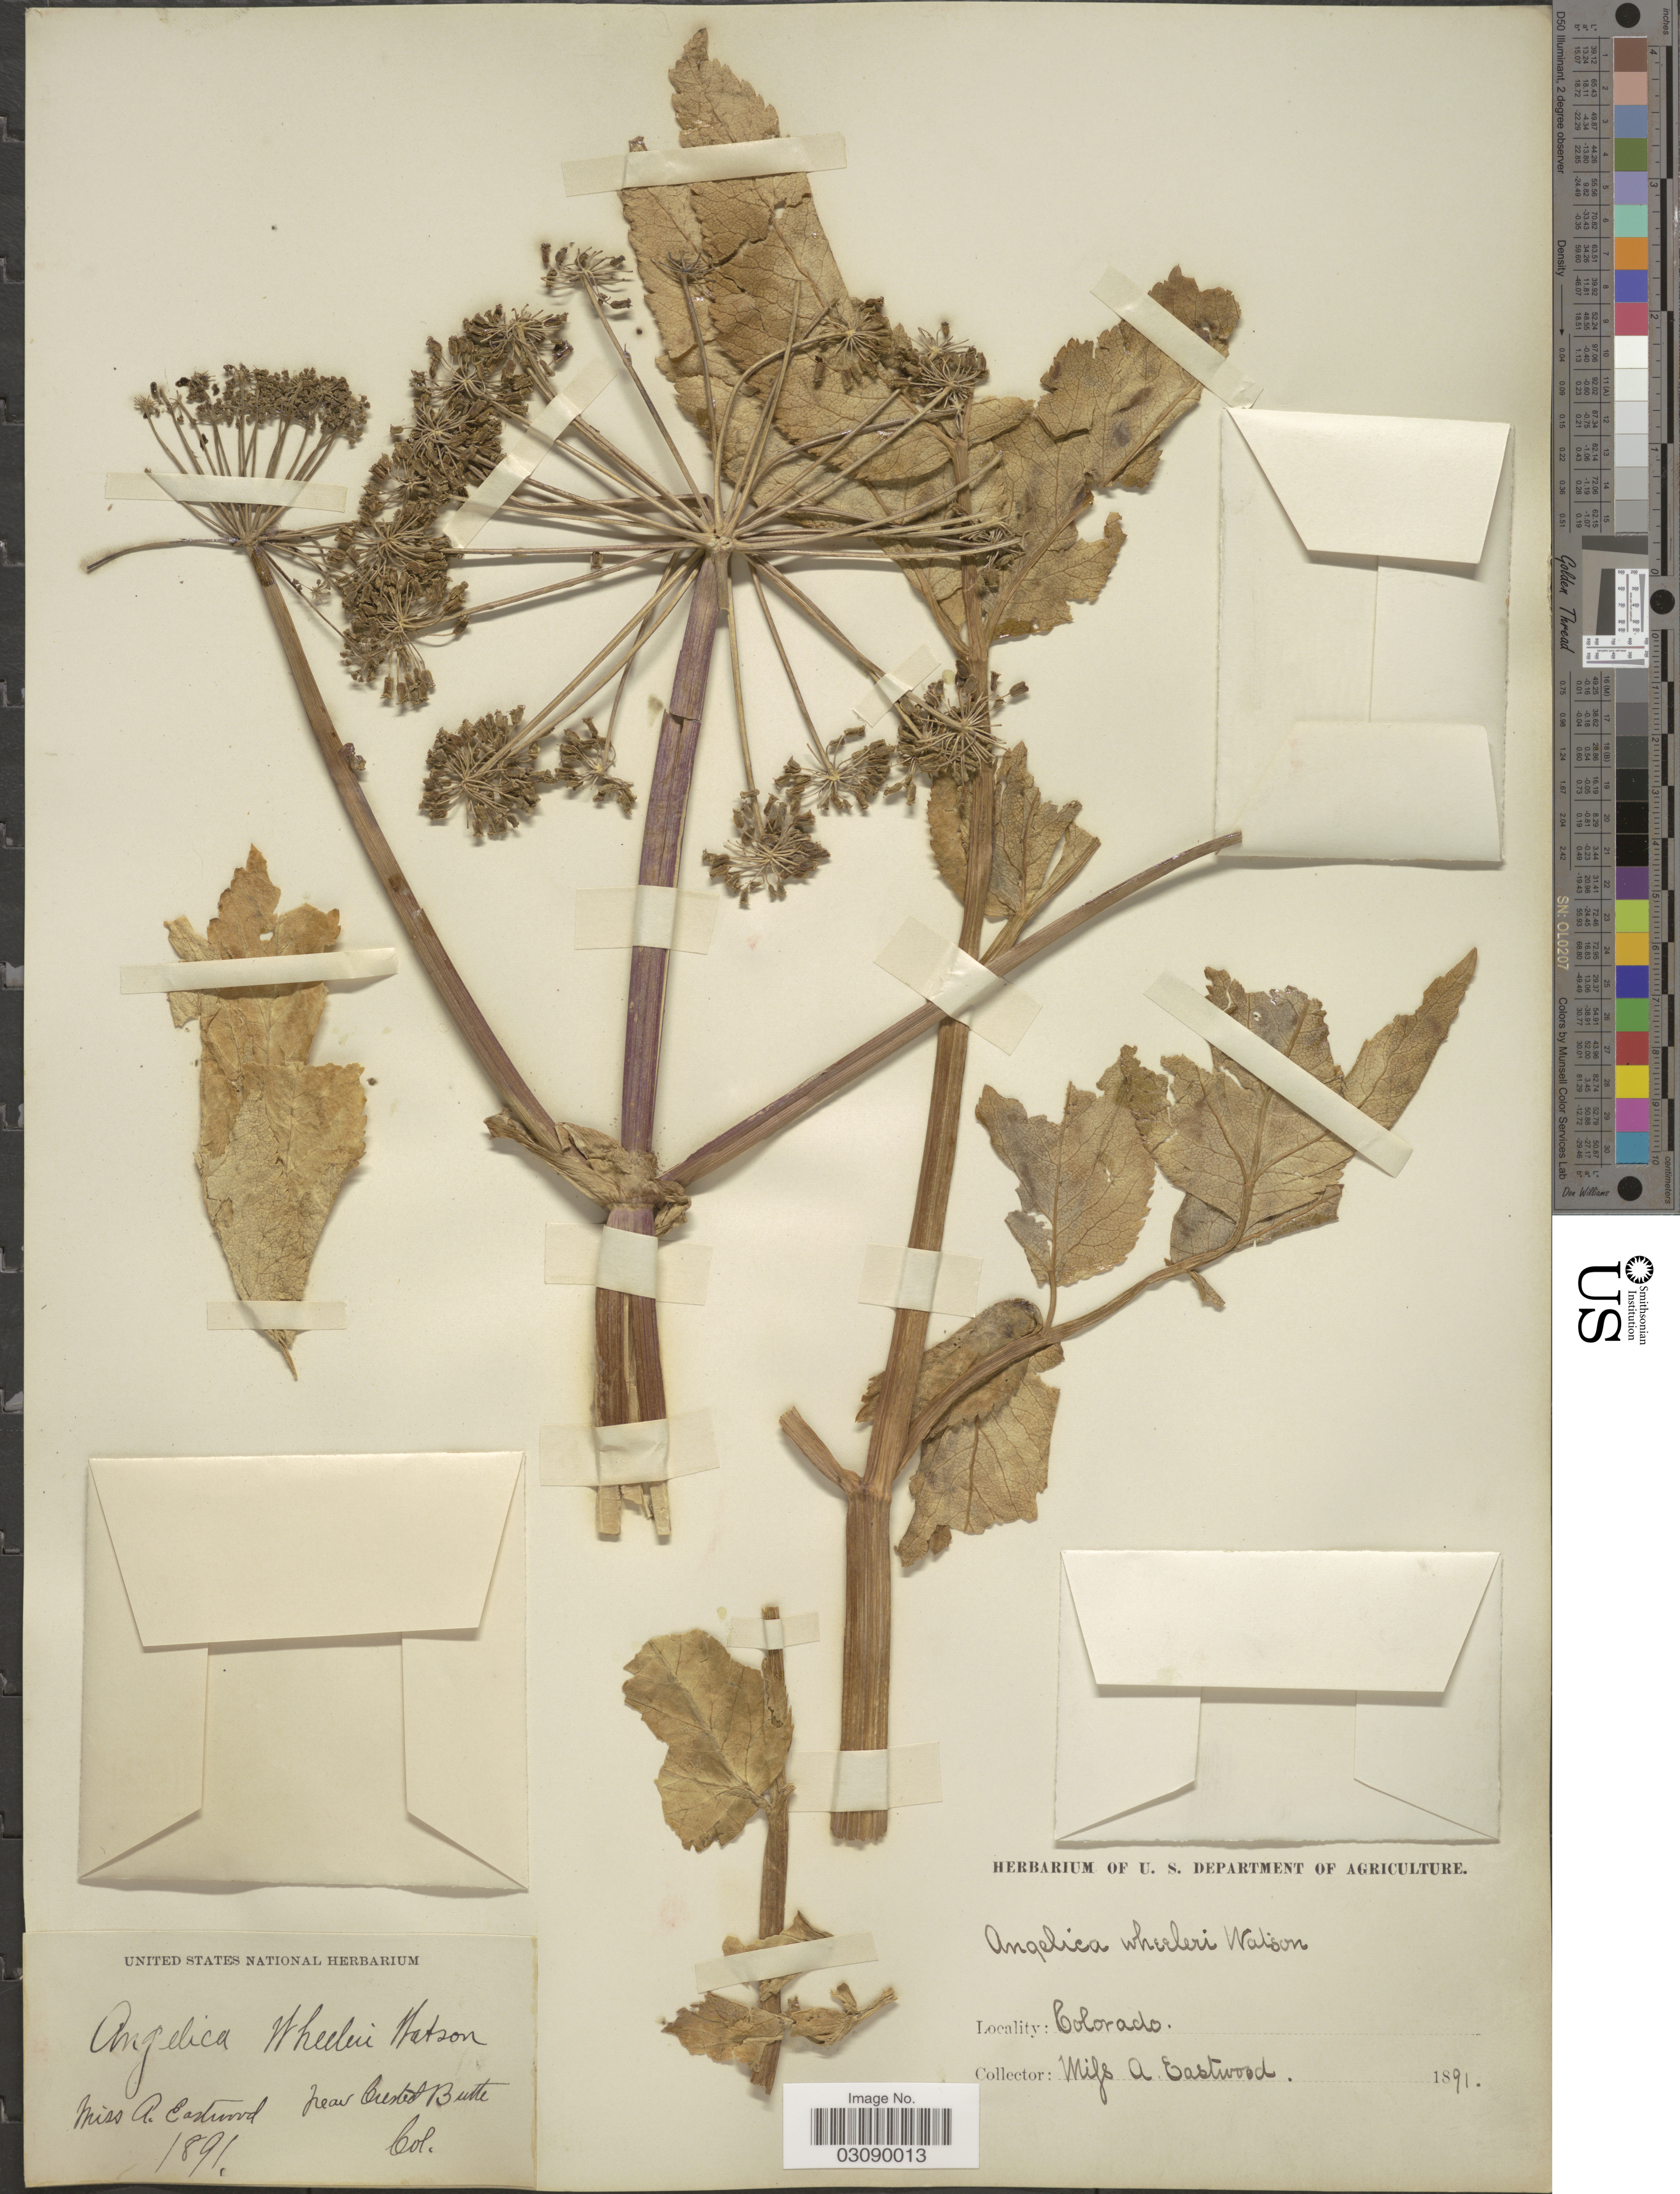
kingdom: Plantae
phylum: Tracheophyta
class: Magnoliopsida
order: Apiales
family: Apiaceae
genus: Angelica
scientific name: Angelica ampla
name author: A. Nelson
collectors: A. Eastwood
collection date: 1891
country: United States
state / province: Colorado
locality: Near Crested Butted.